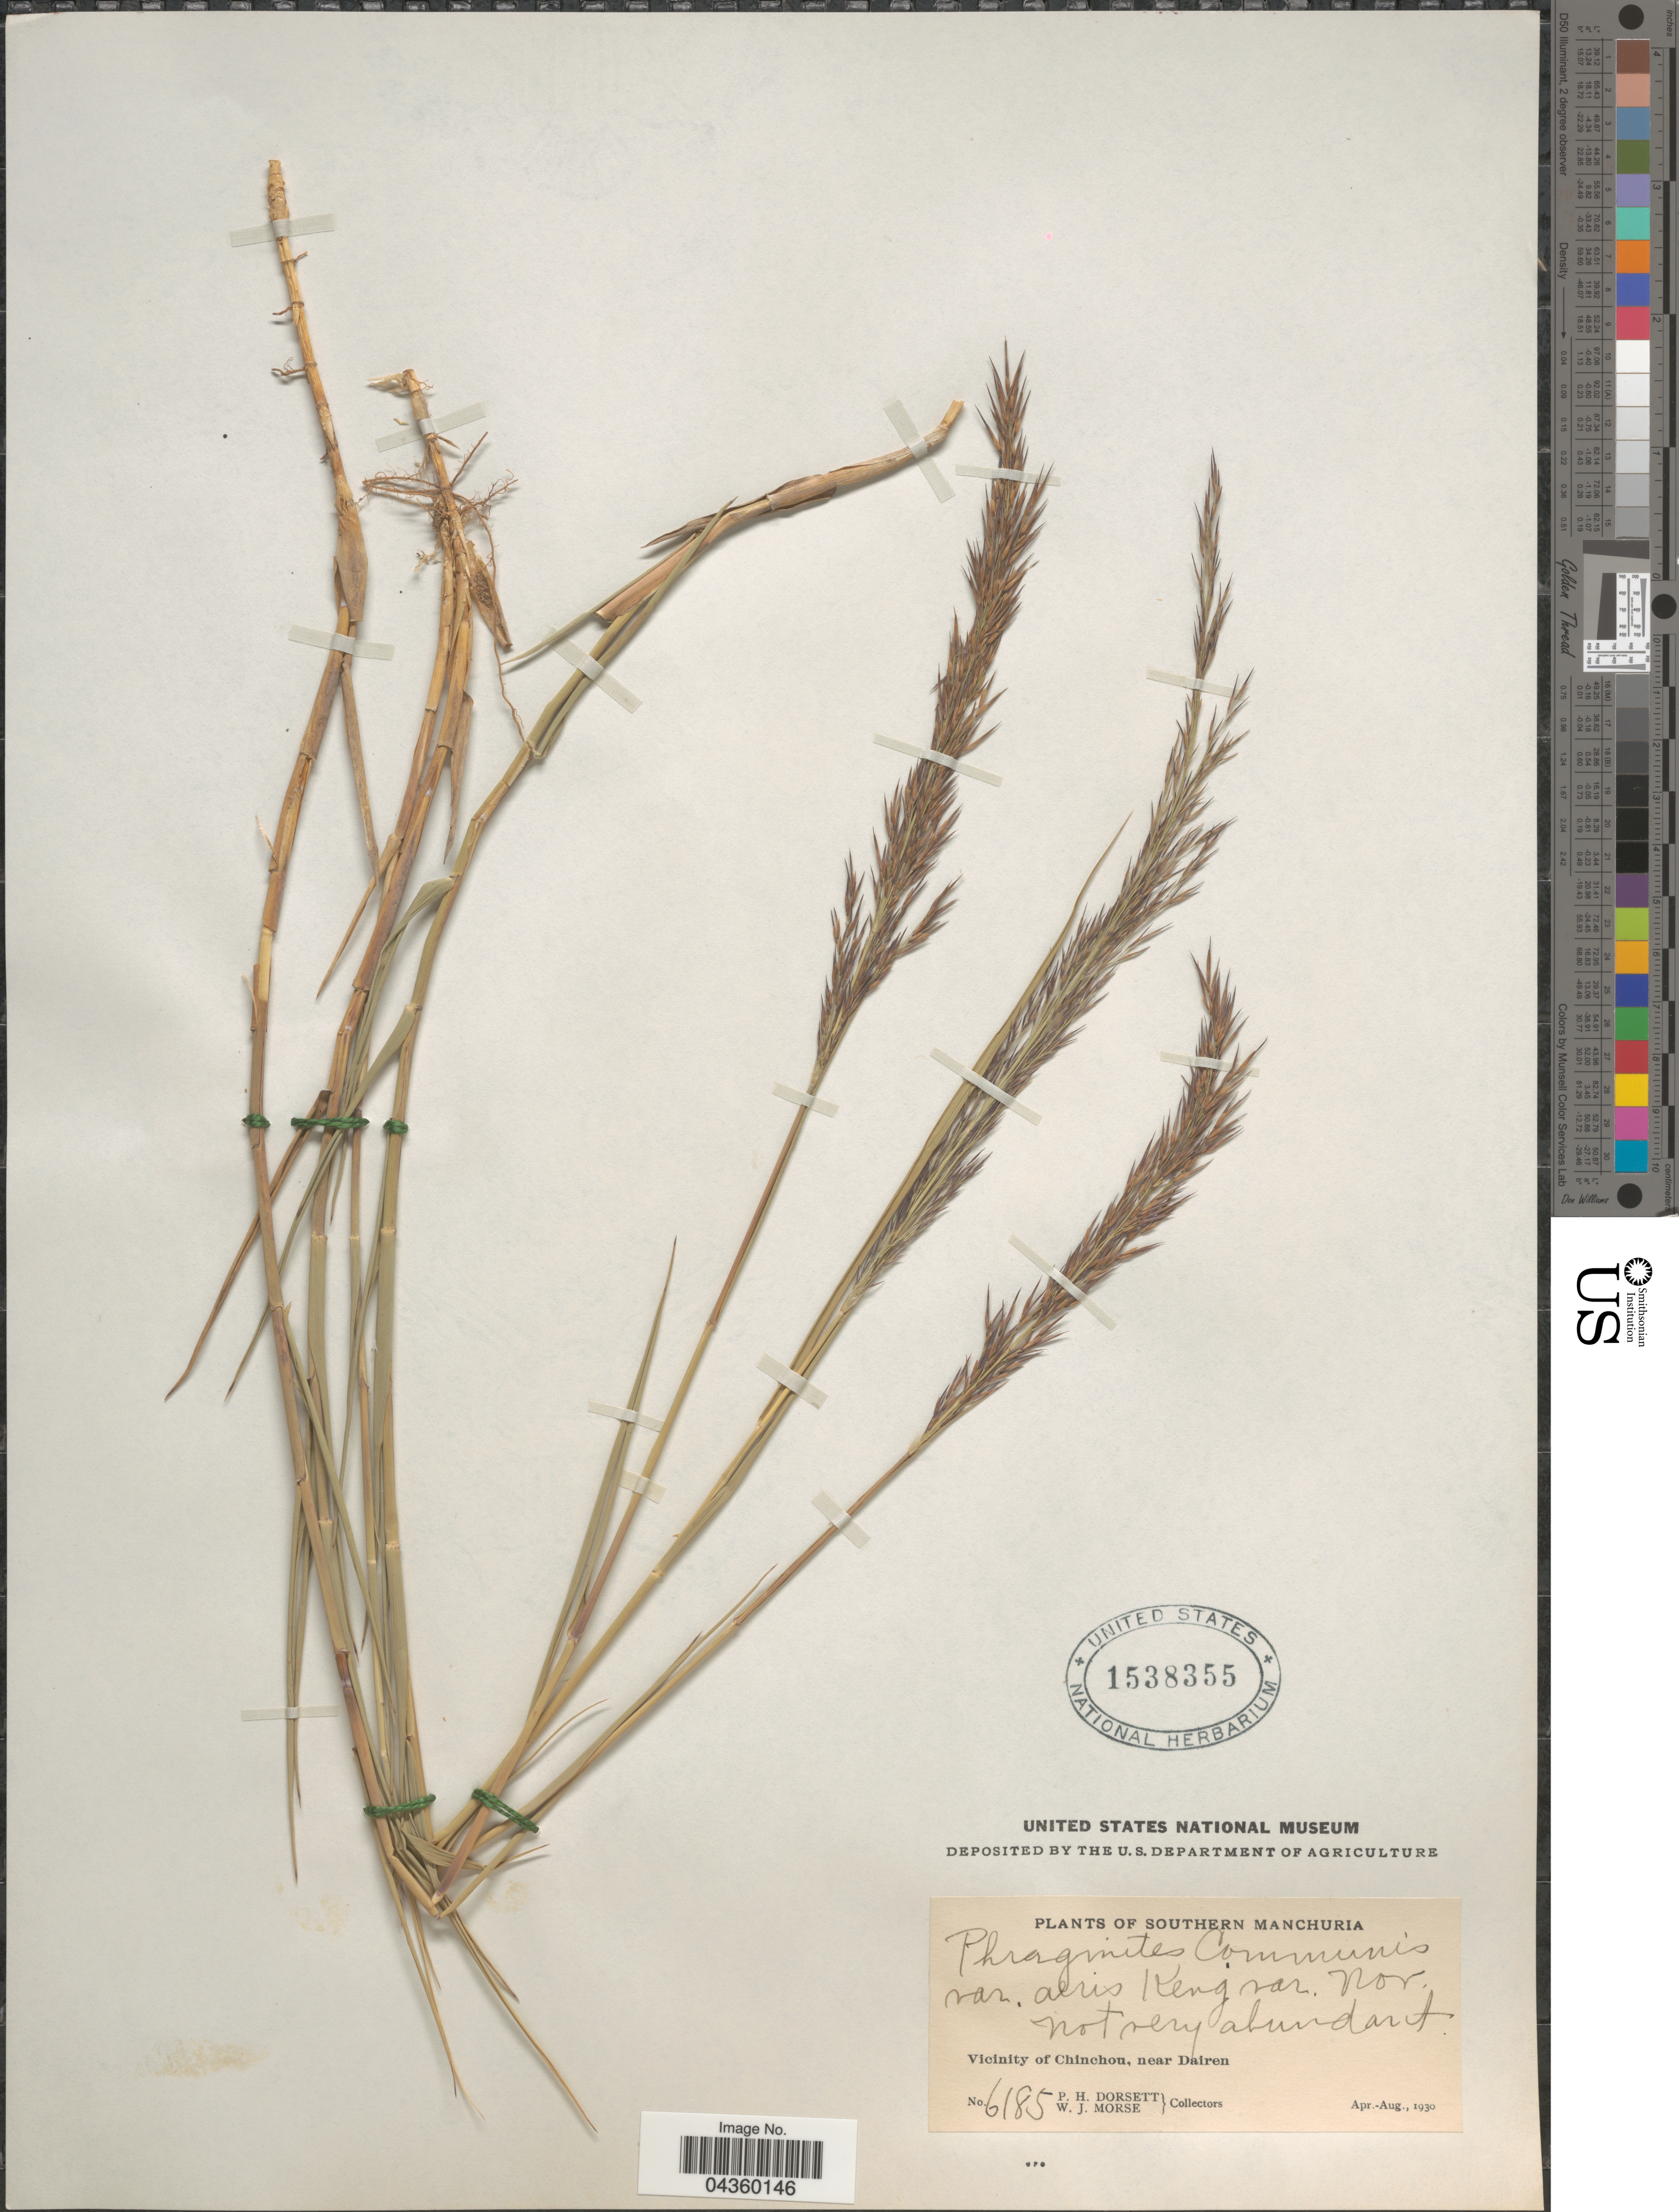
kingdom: Plantae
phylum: Tracheophyta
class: Liliopsida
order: Poales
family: Poaceae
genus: Phragmites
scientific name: Phragmites australis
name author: (Cav.) Trin. ex Steud.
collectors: P. H. Dorsett & W. J. Morse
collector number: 6185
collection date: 1930-04/1930-08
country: China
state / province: Liaoning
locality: Southern Manchuria. Vicinity of Chinchou, near Dairen.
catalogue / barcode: US 1538355